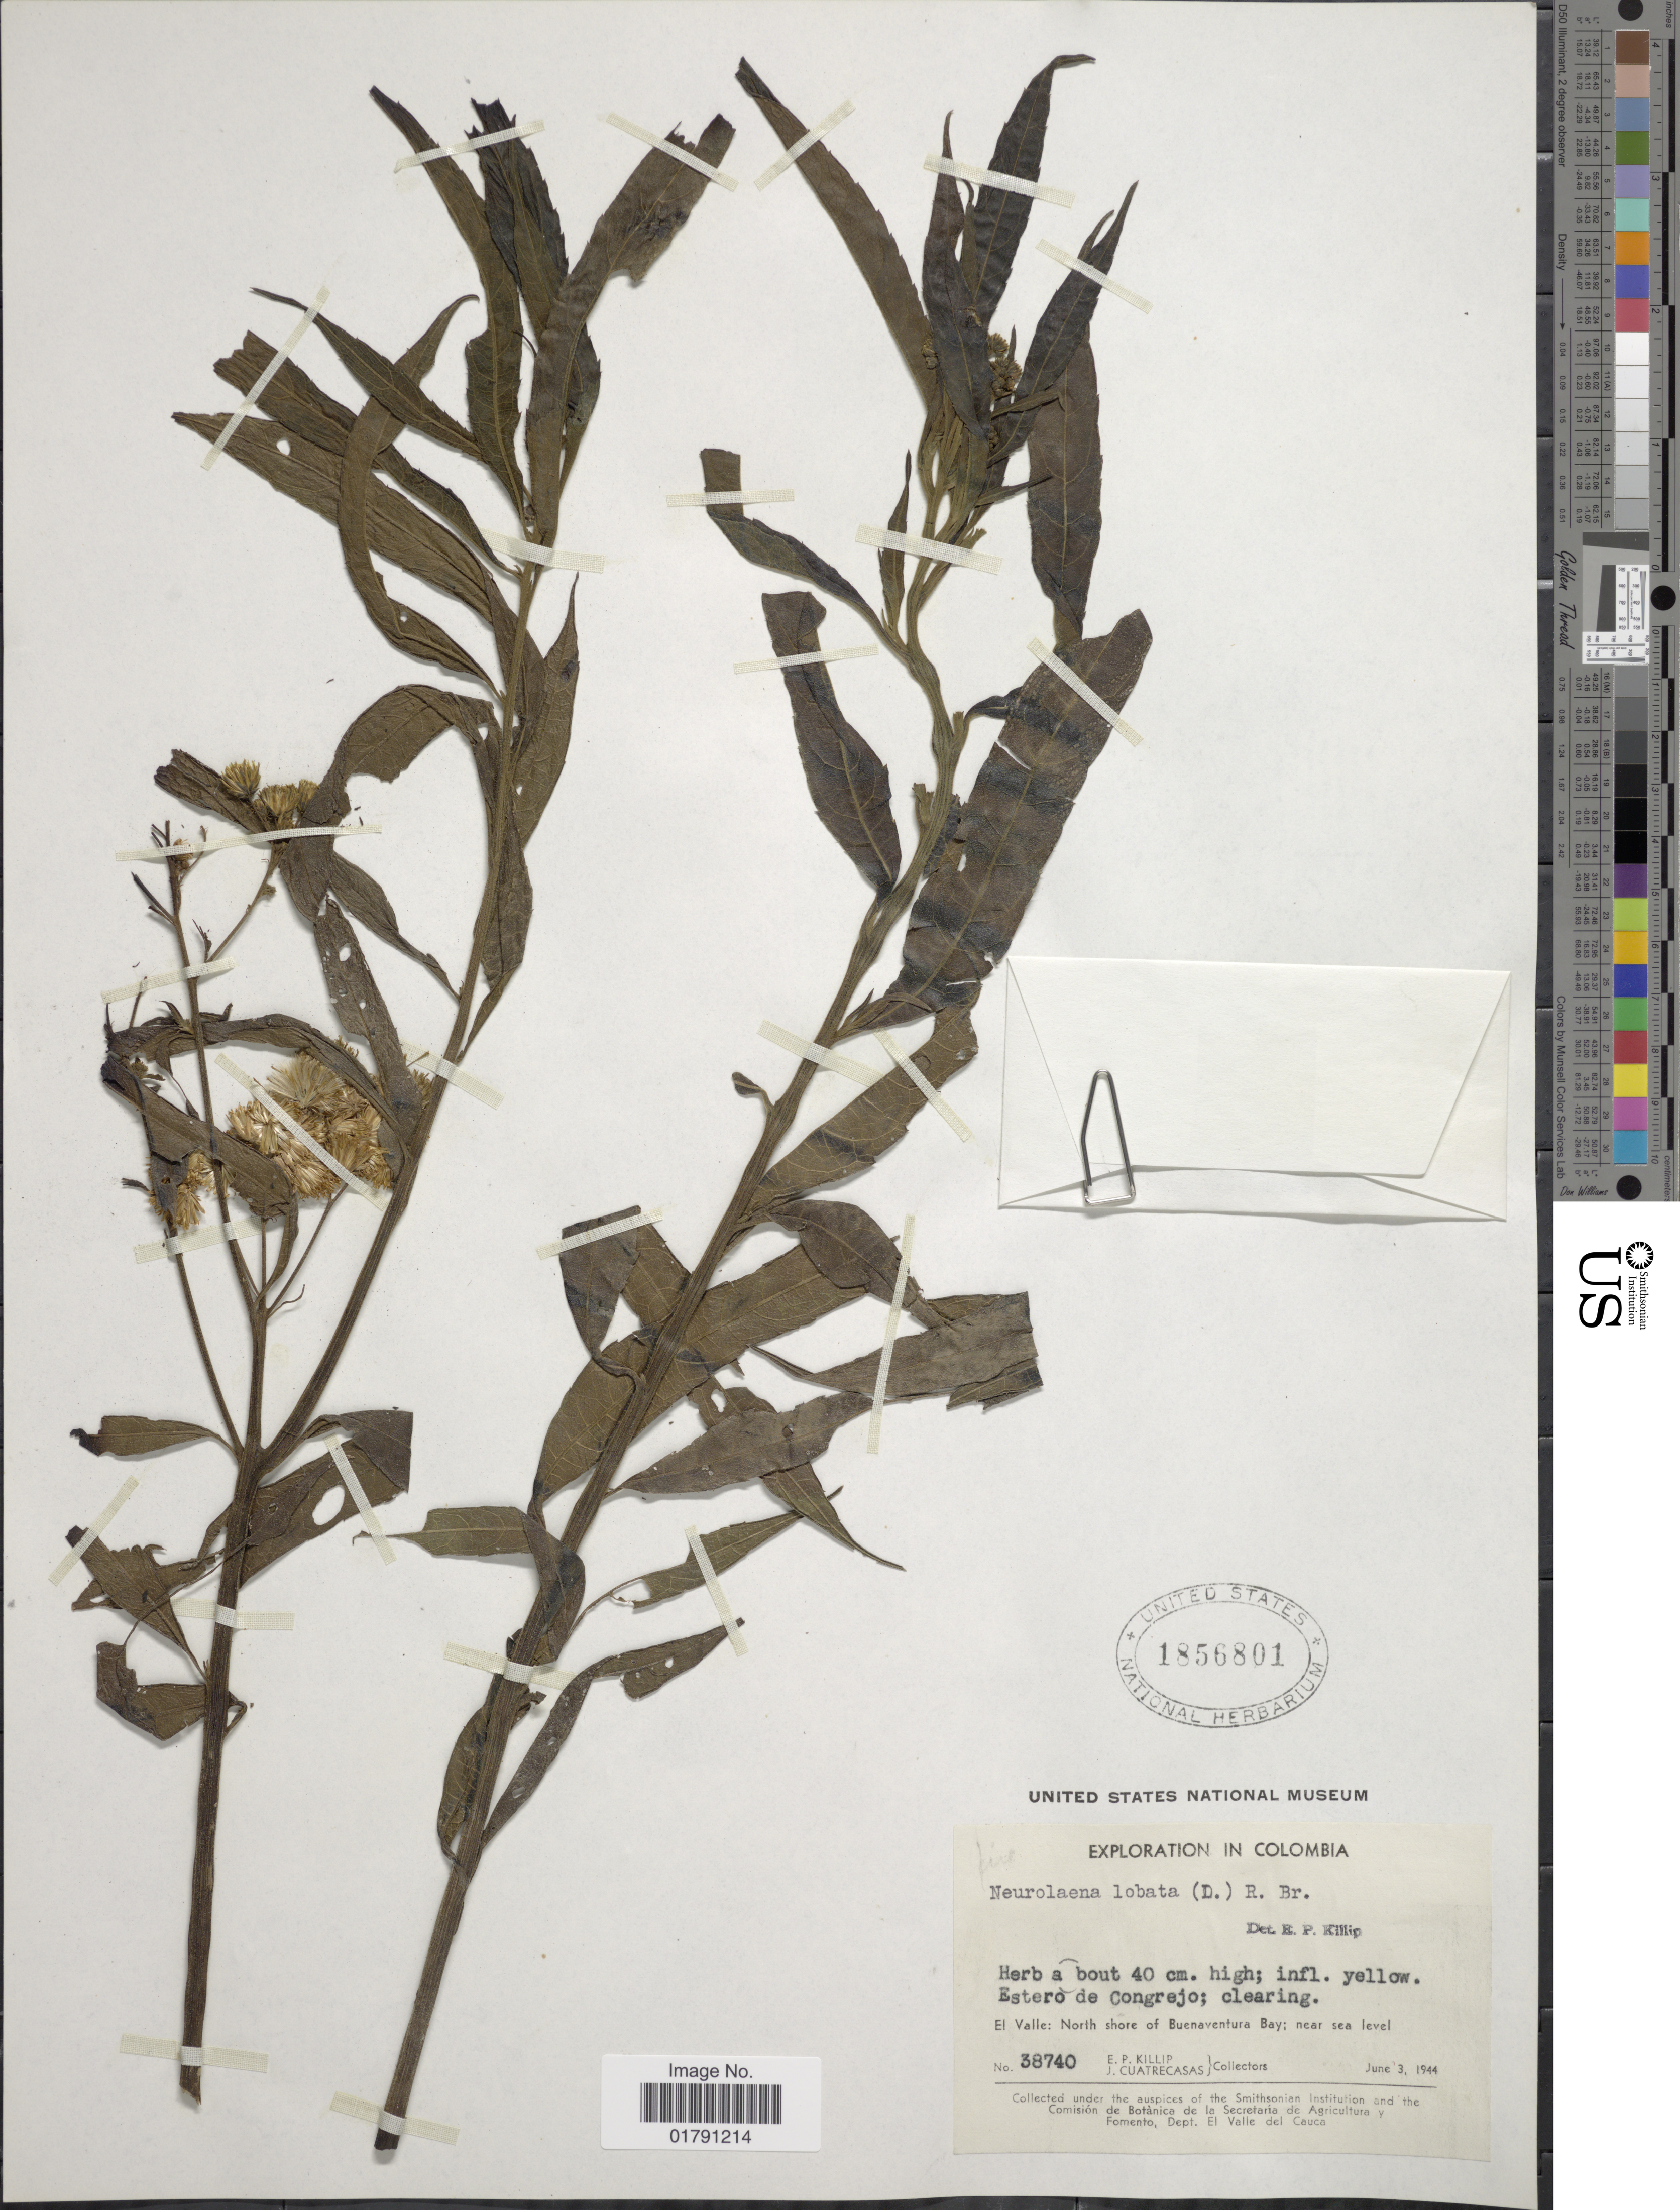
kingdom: Plantae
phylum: Tracheophyta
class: Magnoliopsida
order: Asterales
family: Asteraceae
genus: Neurolaena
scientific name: Neurolaena lobata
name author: (L.) R. Br. ex Cass.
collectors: E. P. Killip & J. Cuatrecasas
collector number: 38740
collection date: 1944-06-03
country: Colombia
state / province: Valle del Cauca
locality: Estero de Congrejo, North shore of Buenaventura Bay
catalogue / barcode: US 1856801